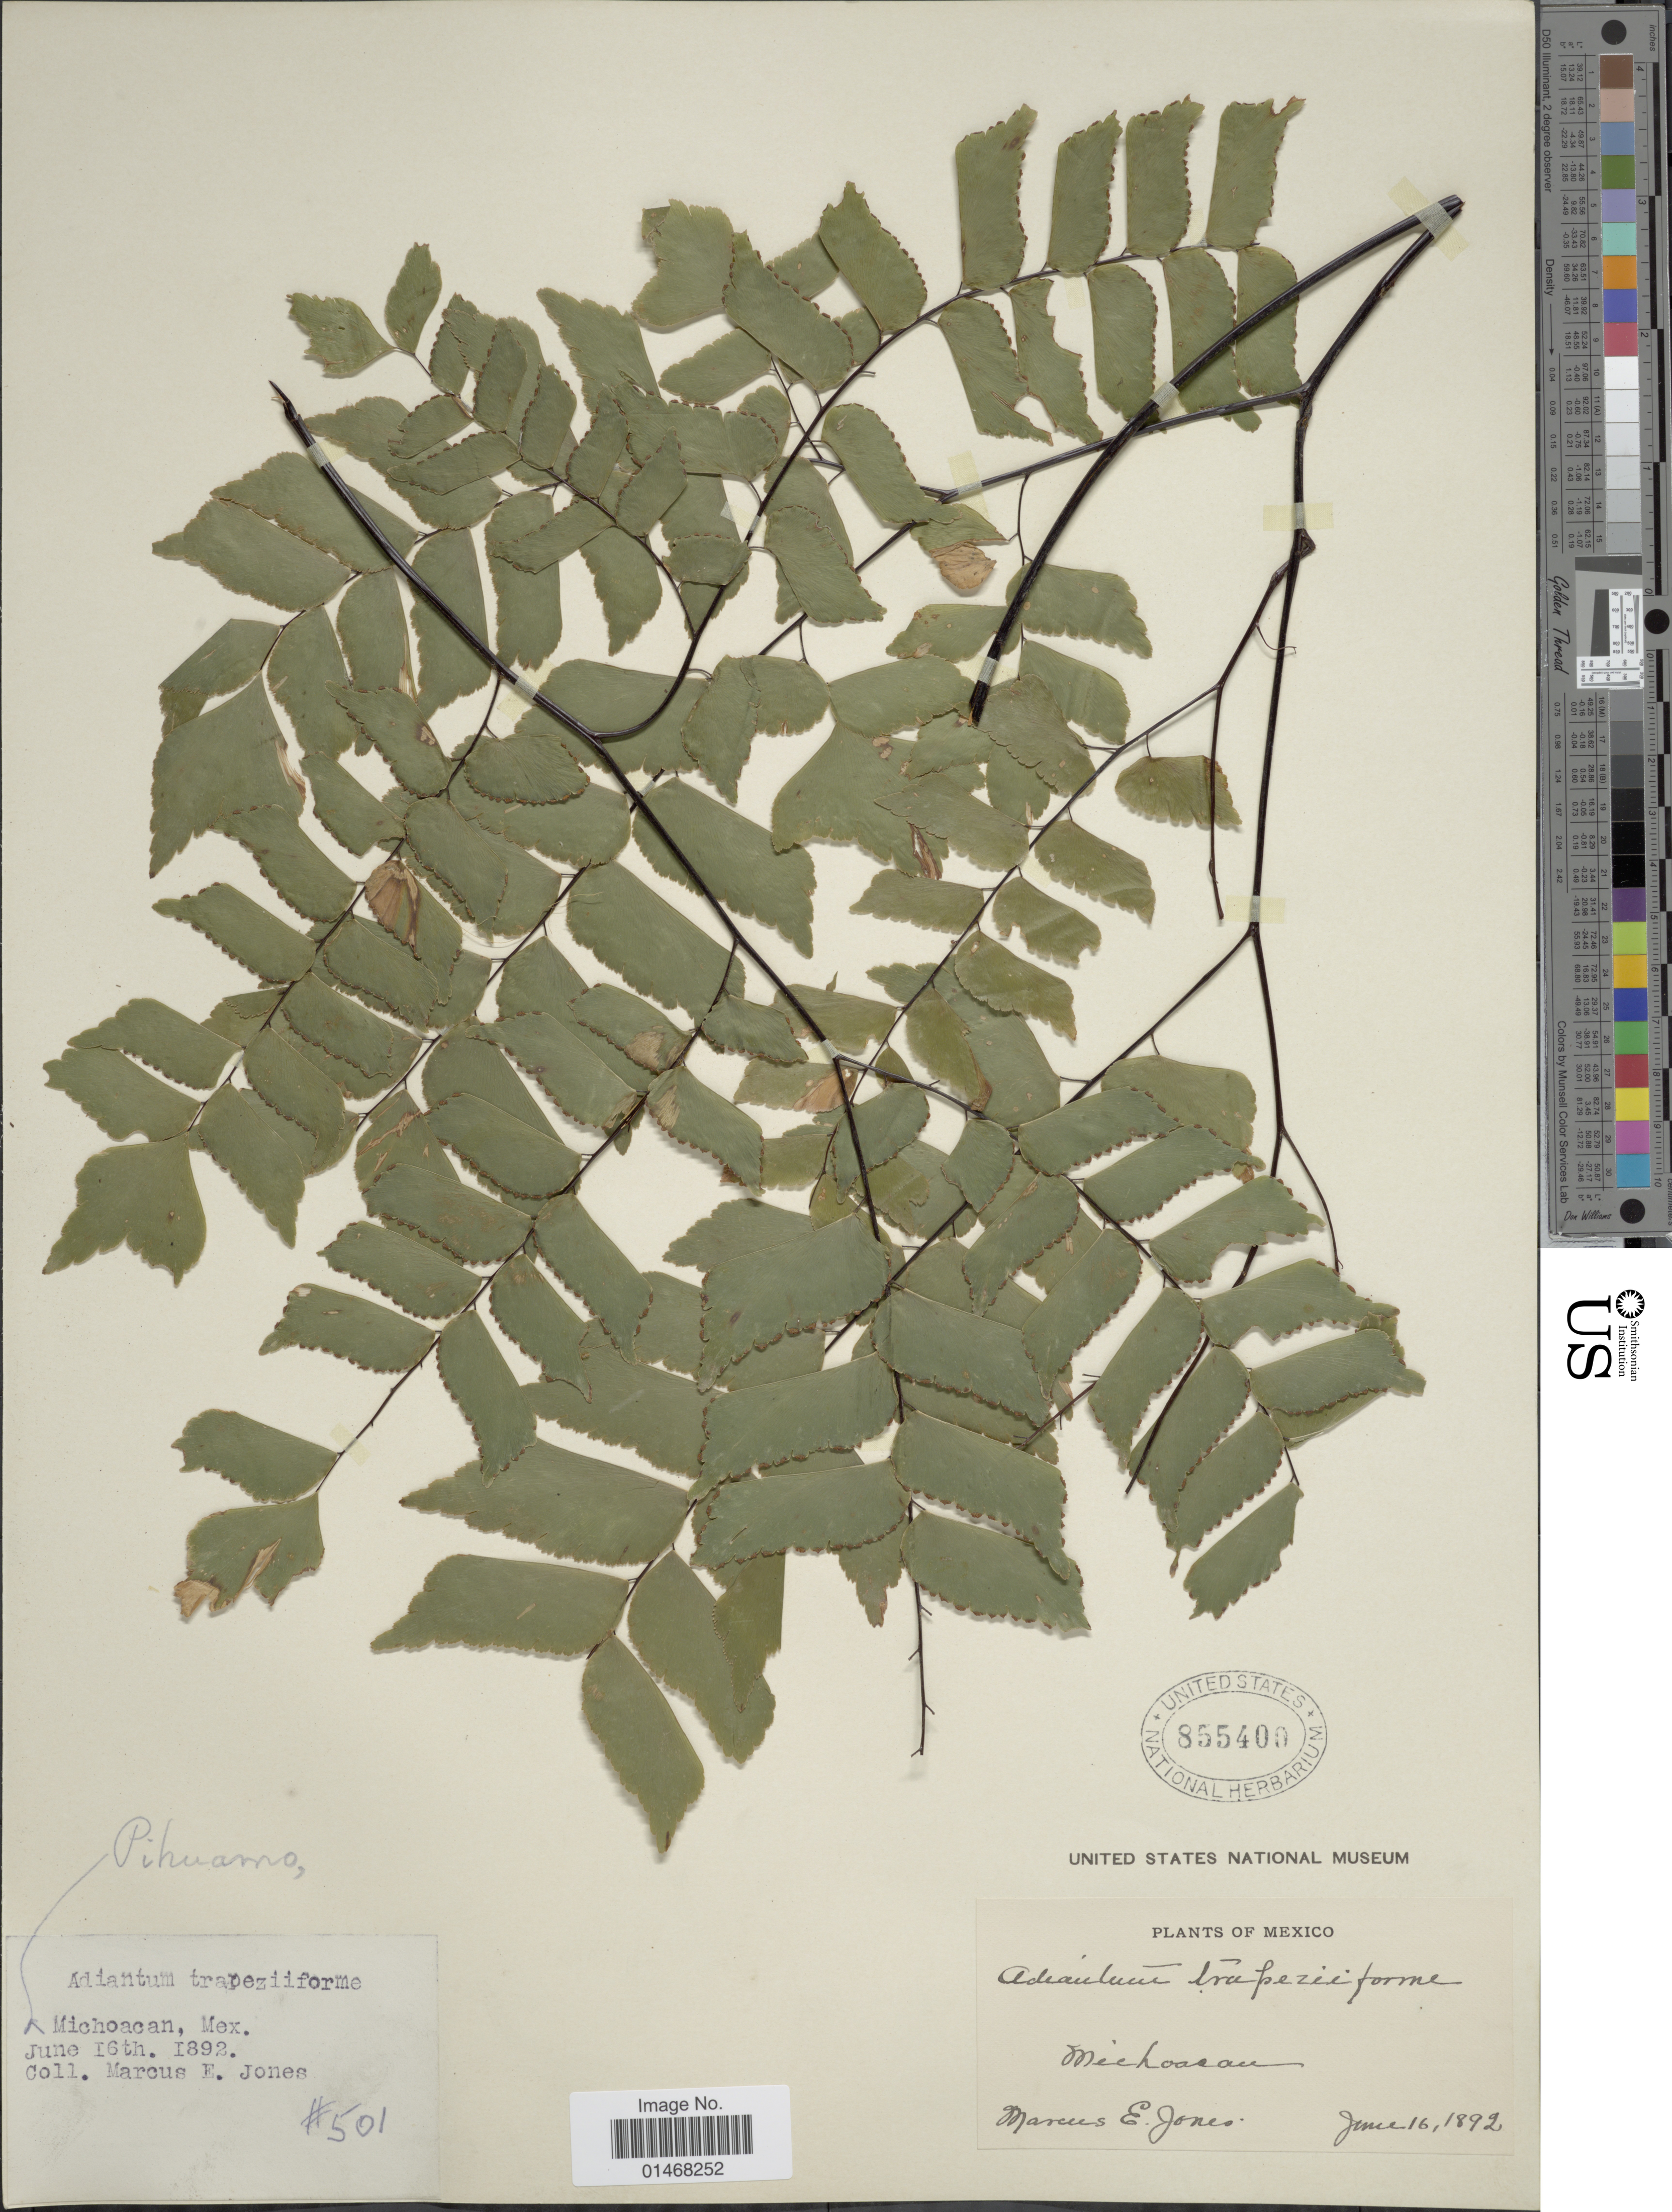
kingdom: Plantae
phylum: Tracheophyta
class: Polypodiopsida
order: Polypodiales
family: Pteridaceae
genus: Adiantum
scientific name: Adiantum trapeziforme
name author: L.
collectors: M. E. Jones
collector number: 201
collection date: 1892-06-16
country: Mexico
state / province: Michoacán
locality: Pihuarno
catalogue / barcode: US 855409